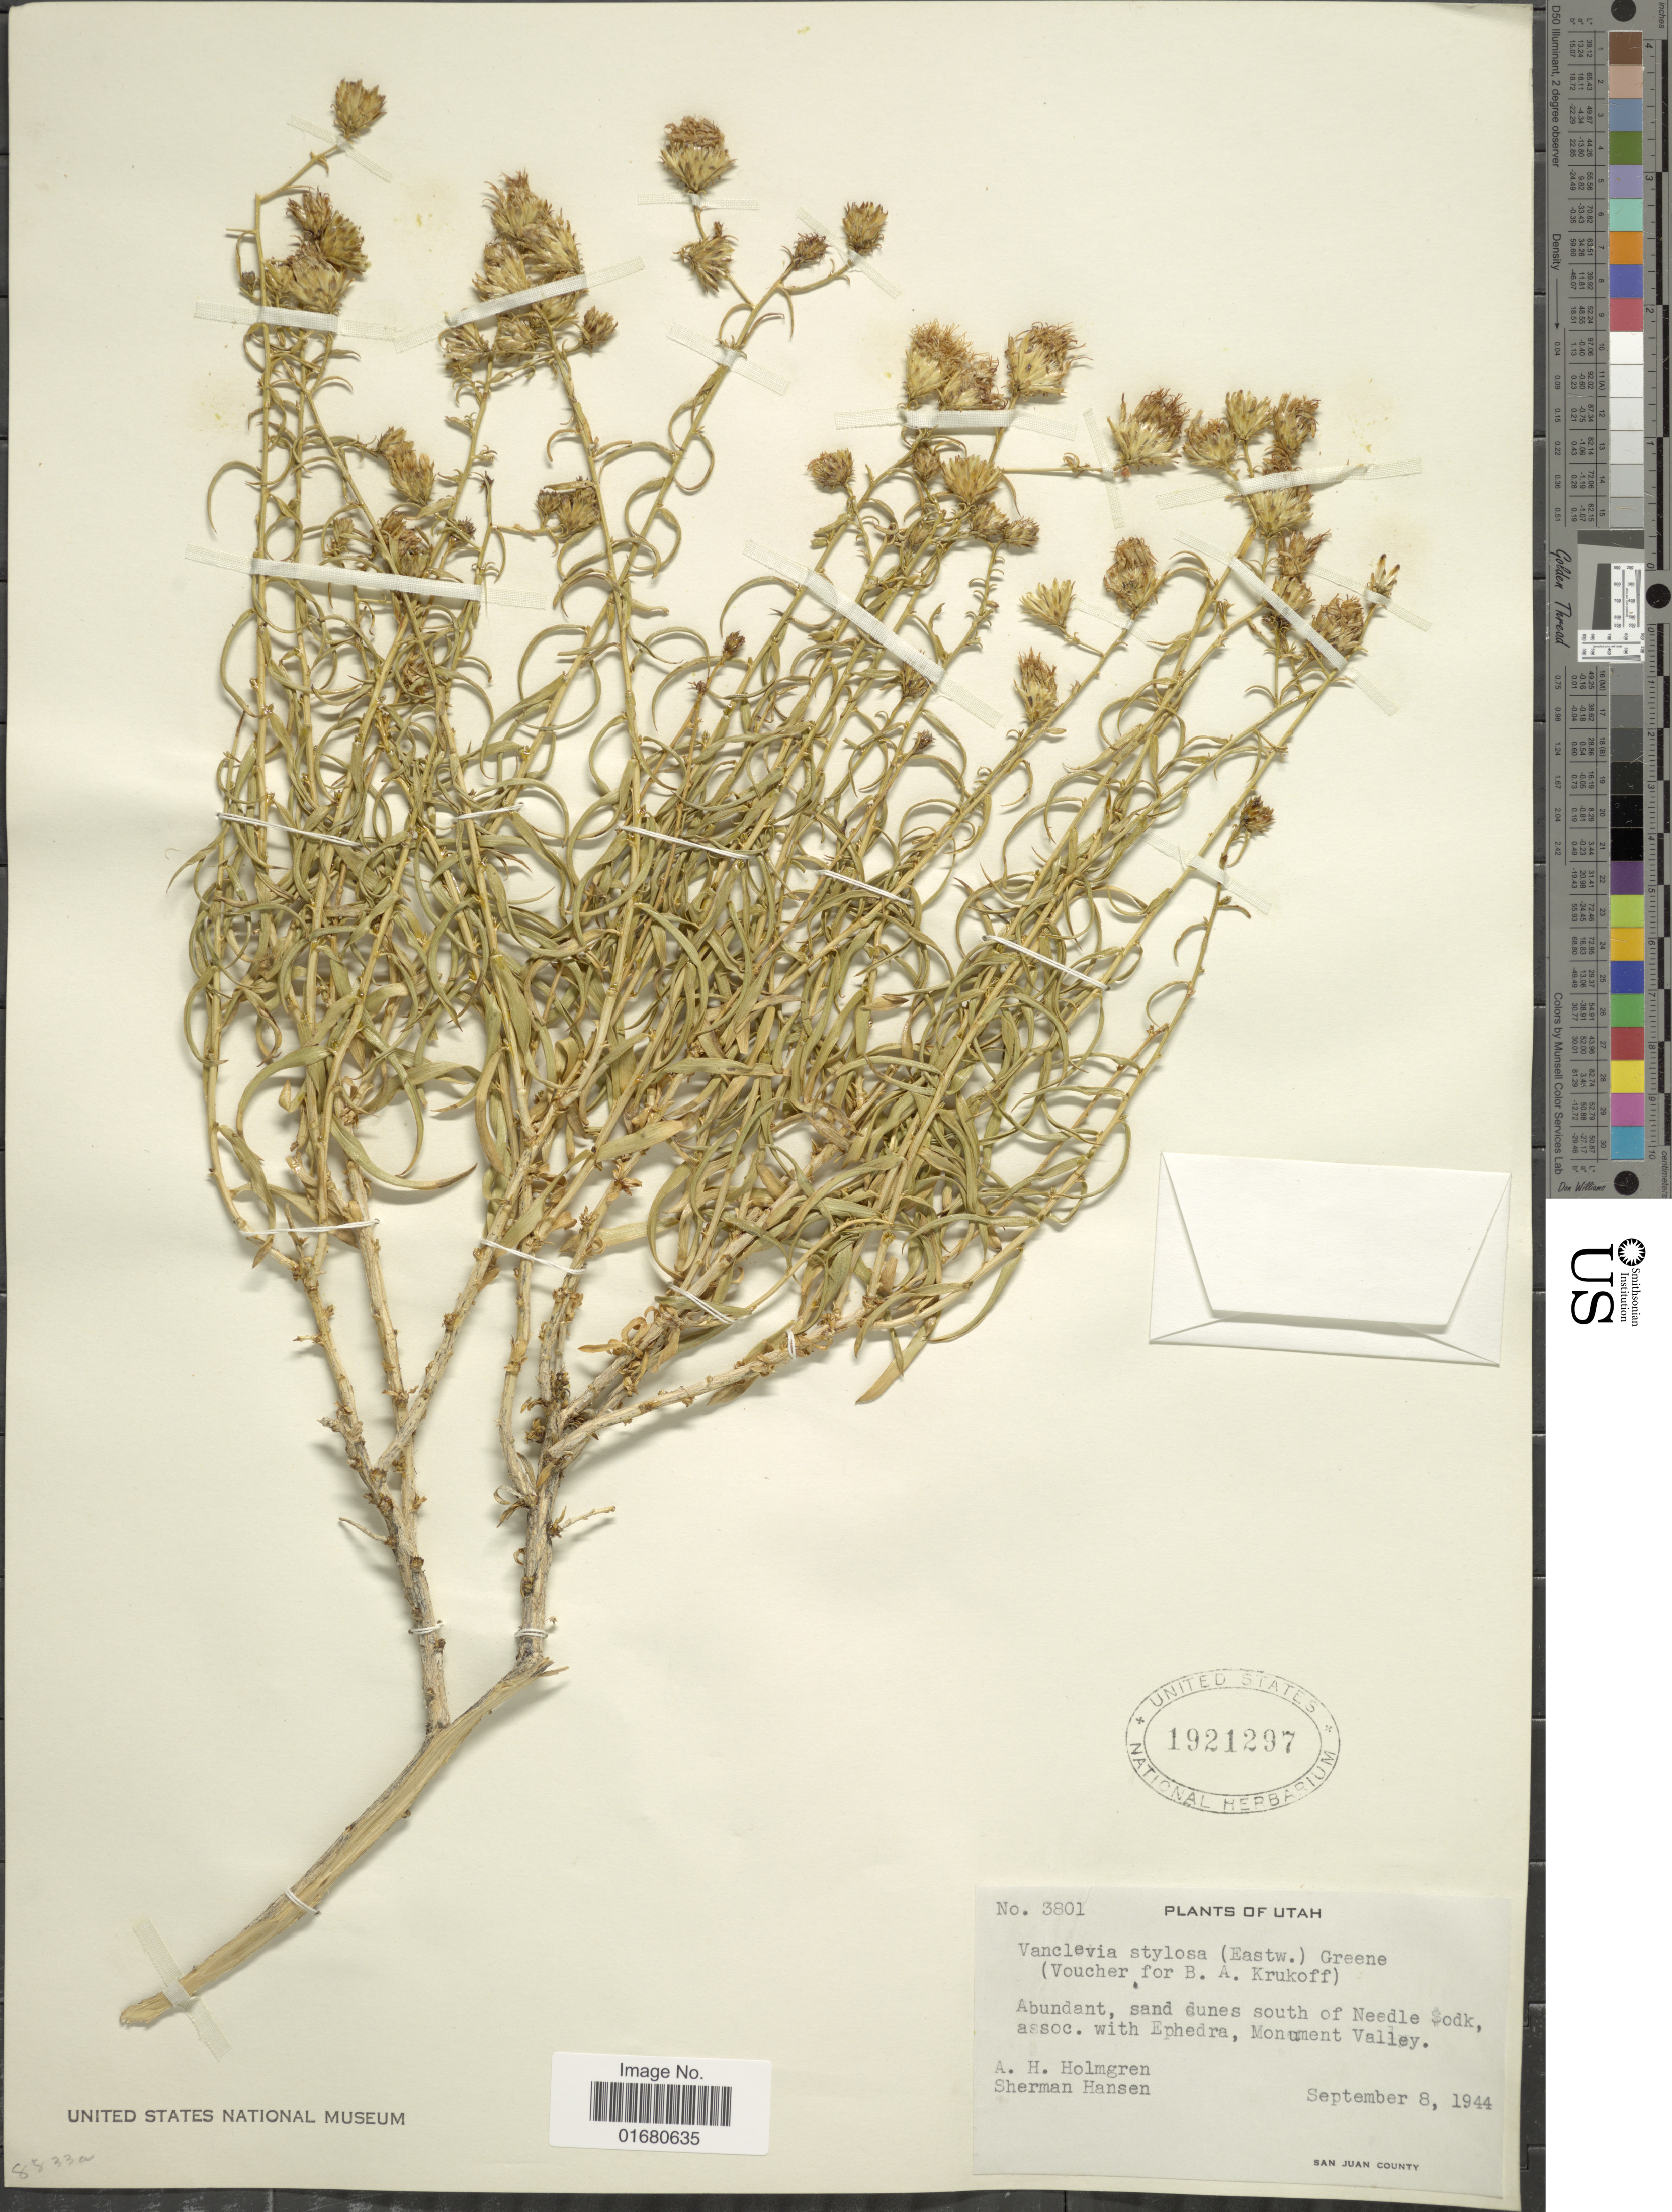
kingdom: Plantae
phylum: Tracheophyta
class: Magnoliopsida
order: Asterales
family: Asteraceae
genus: Vanclevea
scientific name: Vanclevea stylosa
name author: (Eastw.) Greene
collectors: A. H. Holmgren & S. Hansen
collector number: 3801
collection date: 1944-09-08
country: United States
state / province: Utah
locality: Abundant, sand dunes south of Needle odk, Monument Valley, San Juan County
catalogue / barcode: US 1921297